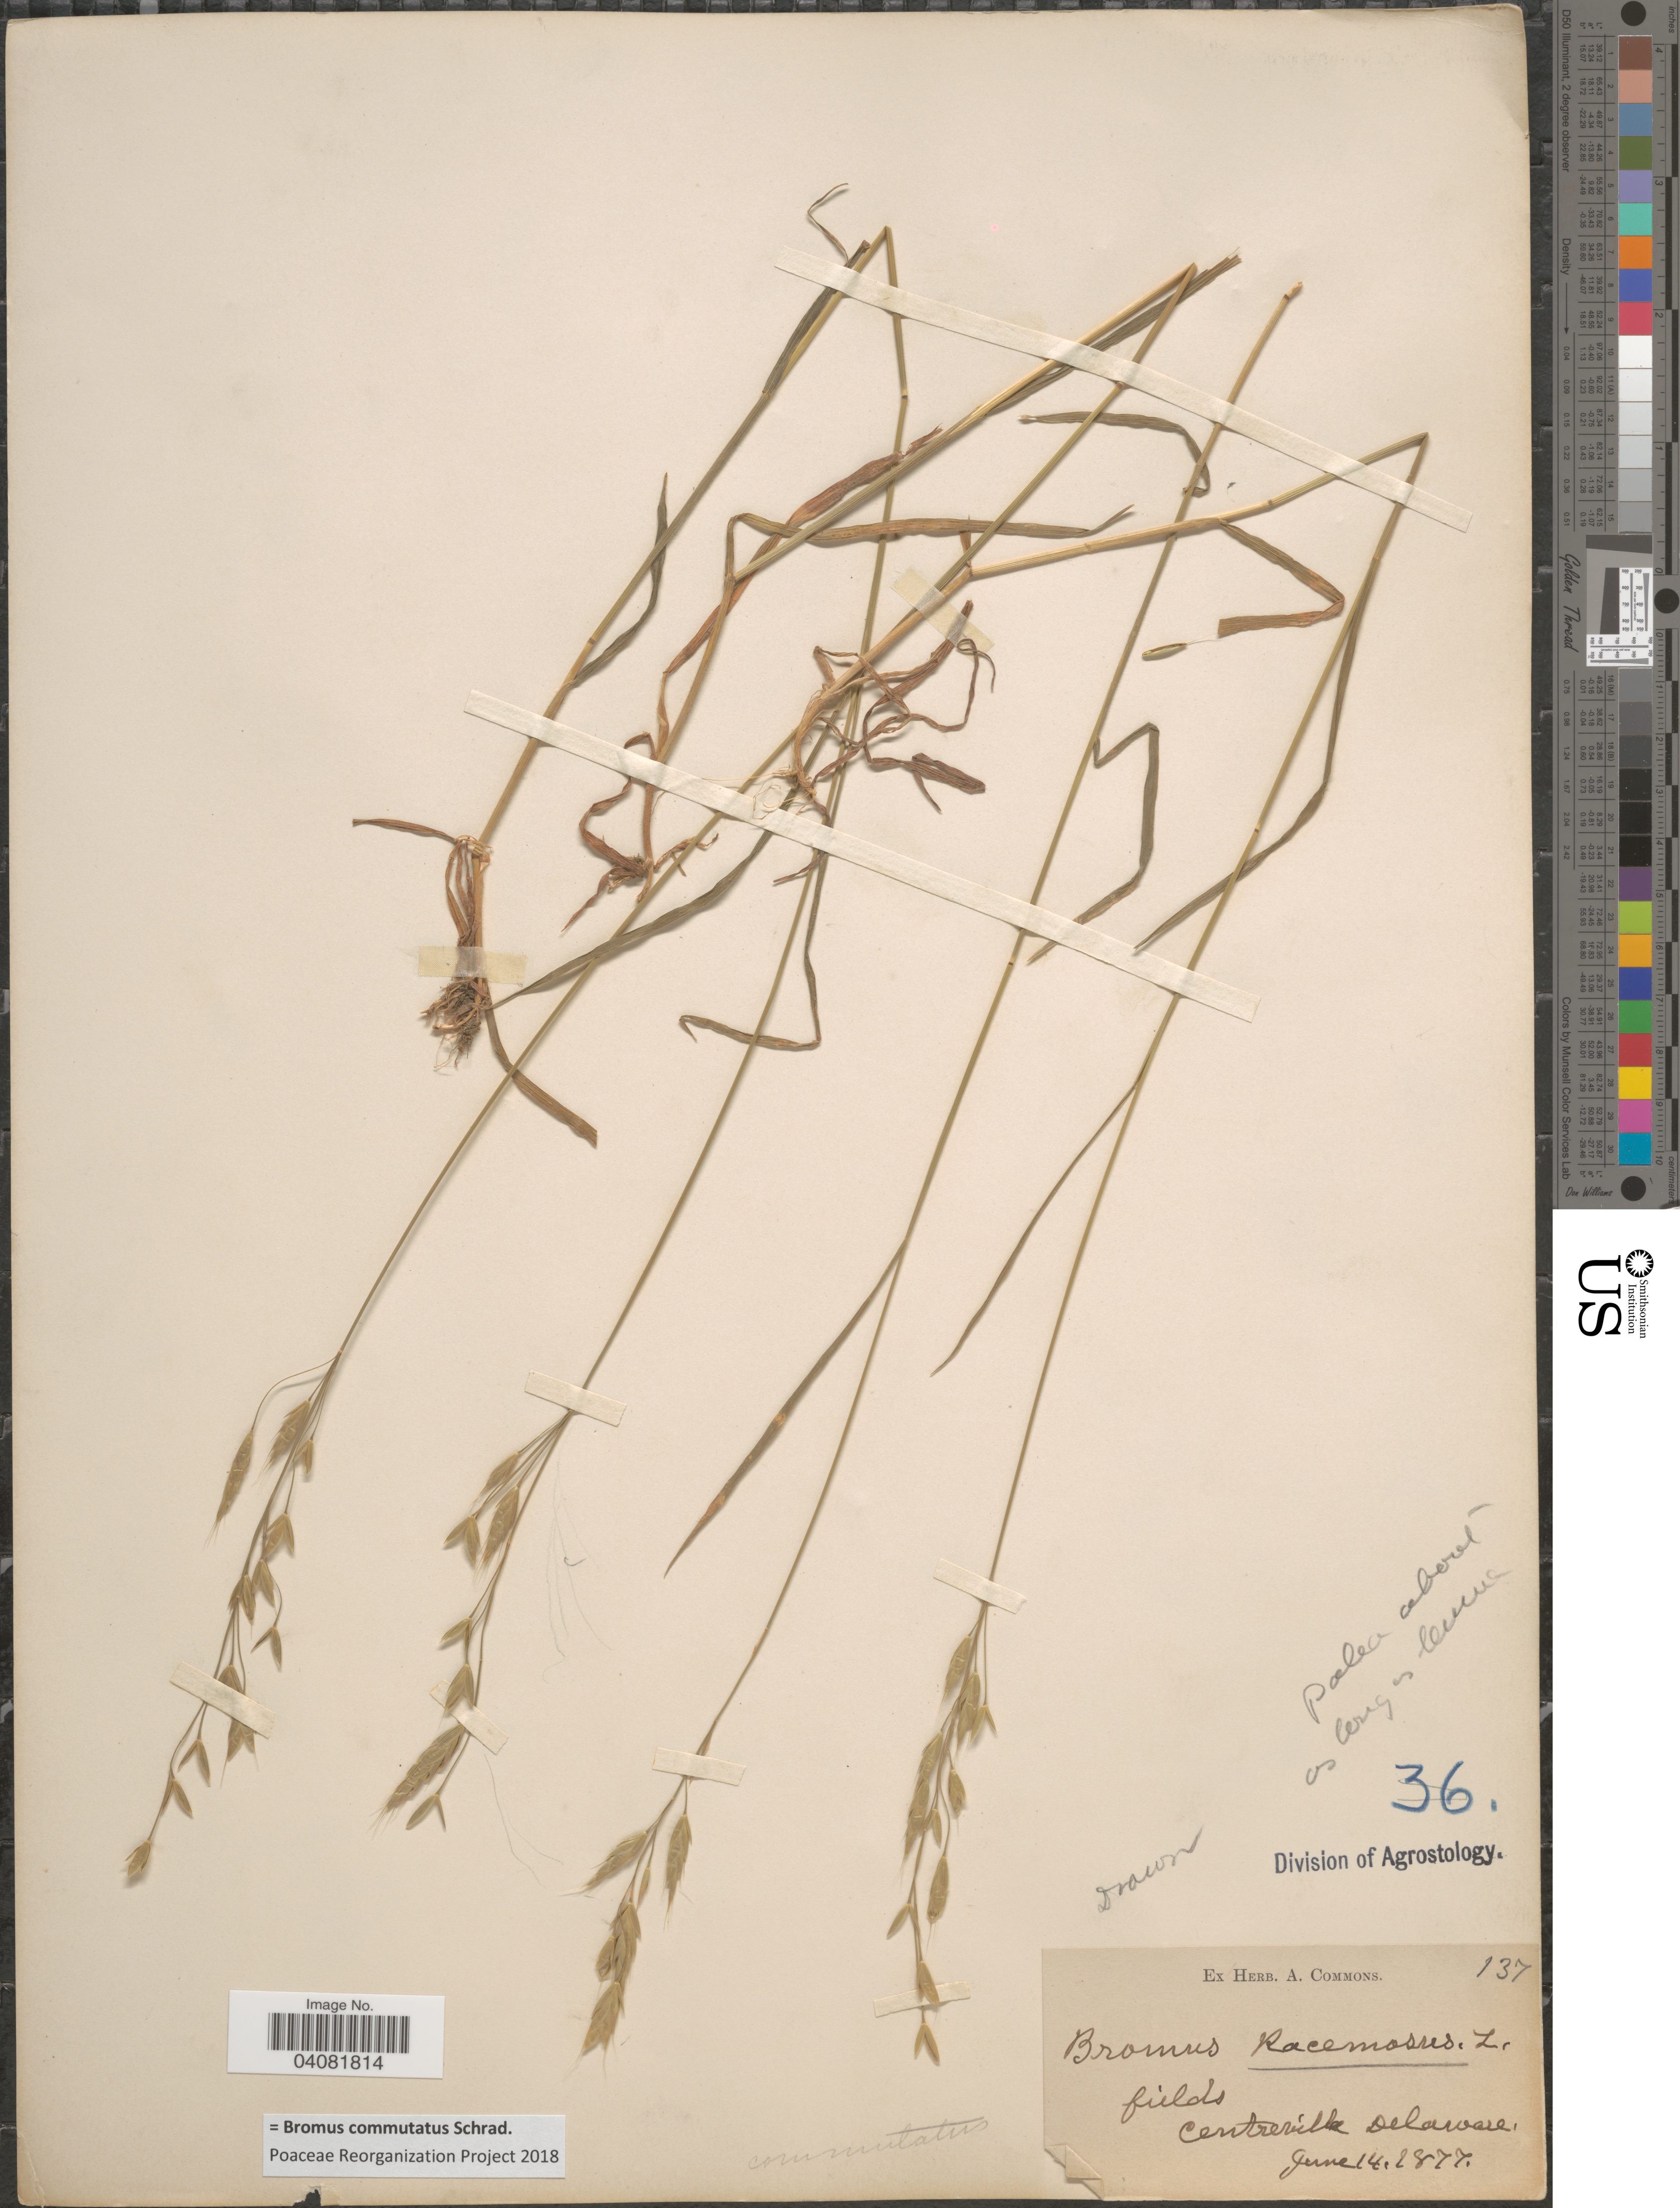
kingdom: Plantae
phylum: Tracheophyta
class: Liliopsida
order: Poales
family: Poaceae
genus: Bromus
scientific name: Bromus commutatus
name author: Schrad.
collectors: ex herb. A. Commons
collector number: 137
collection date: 1877-06-14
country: United States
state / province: Delaware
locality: Fields. Centreville.